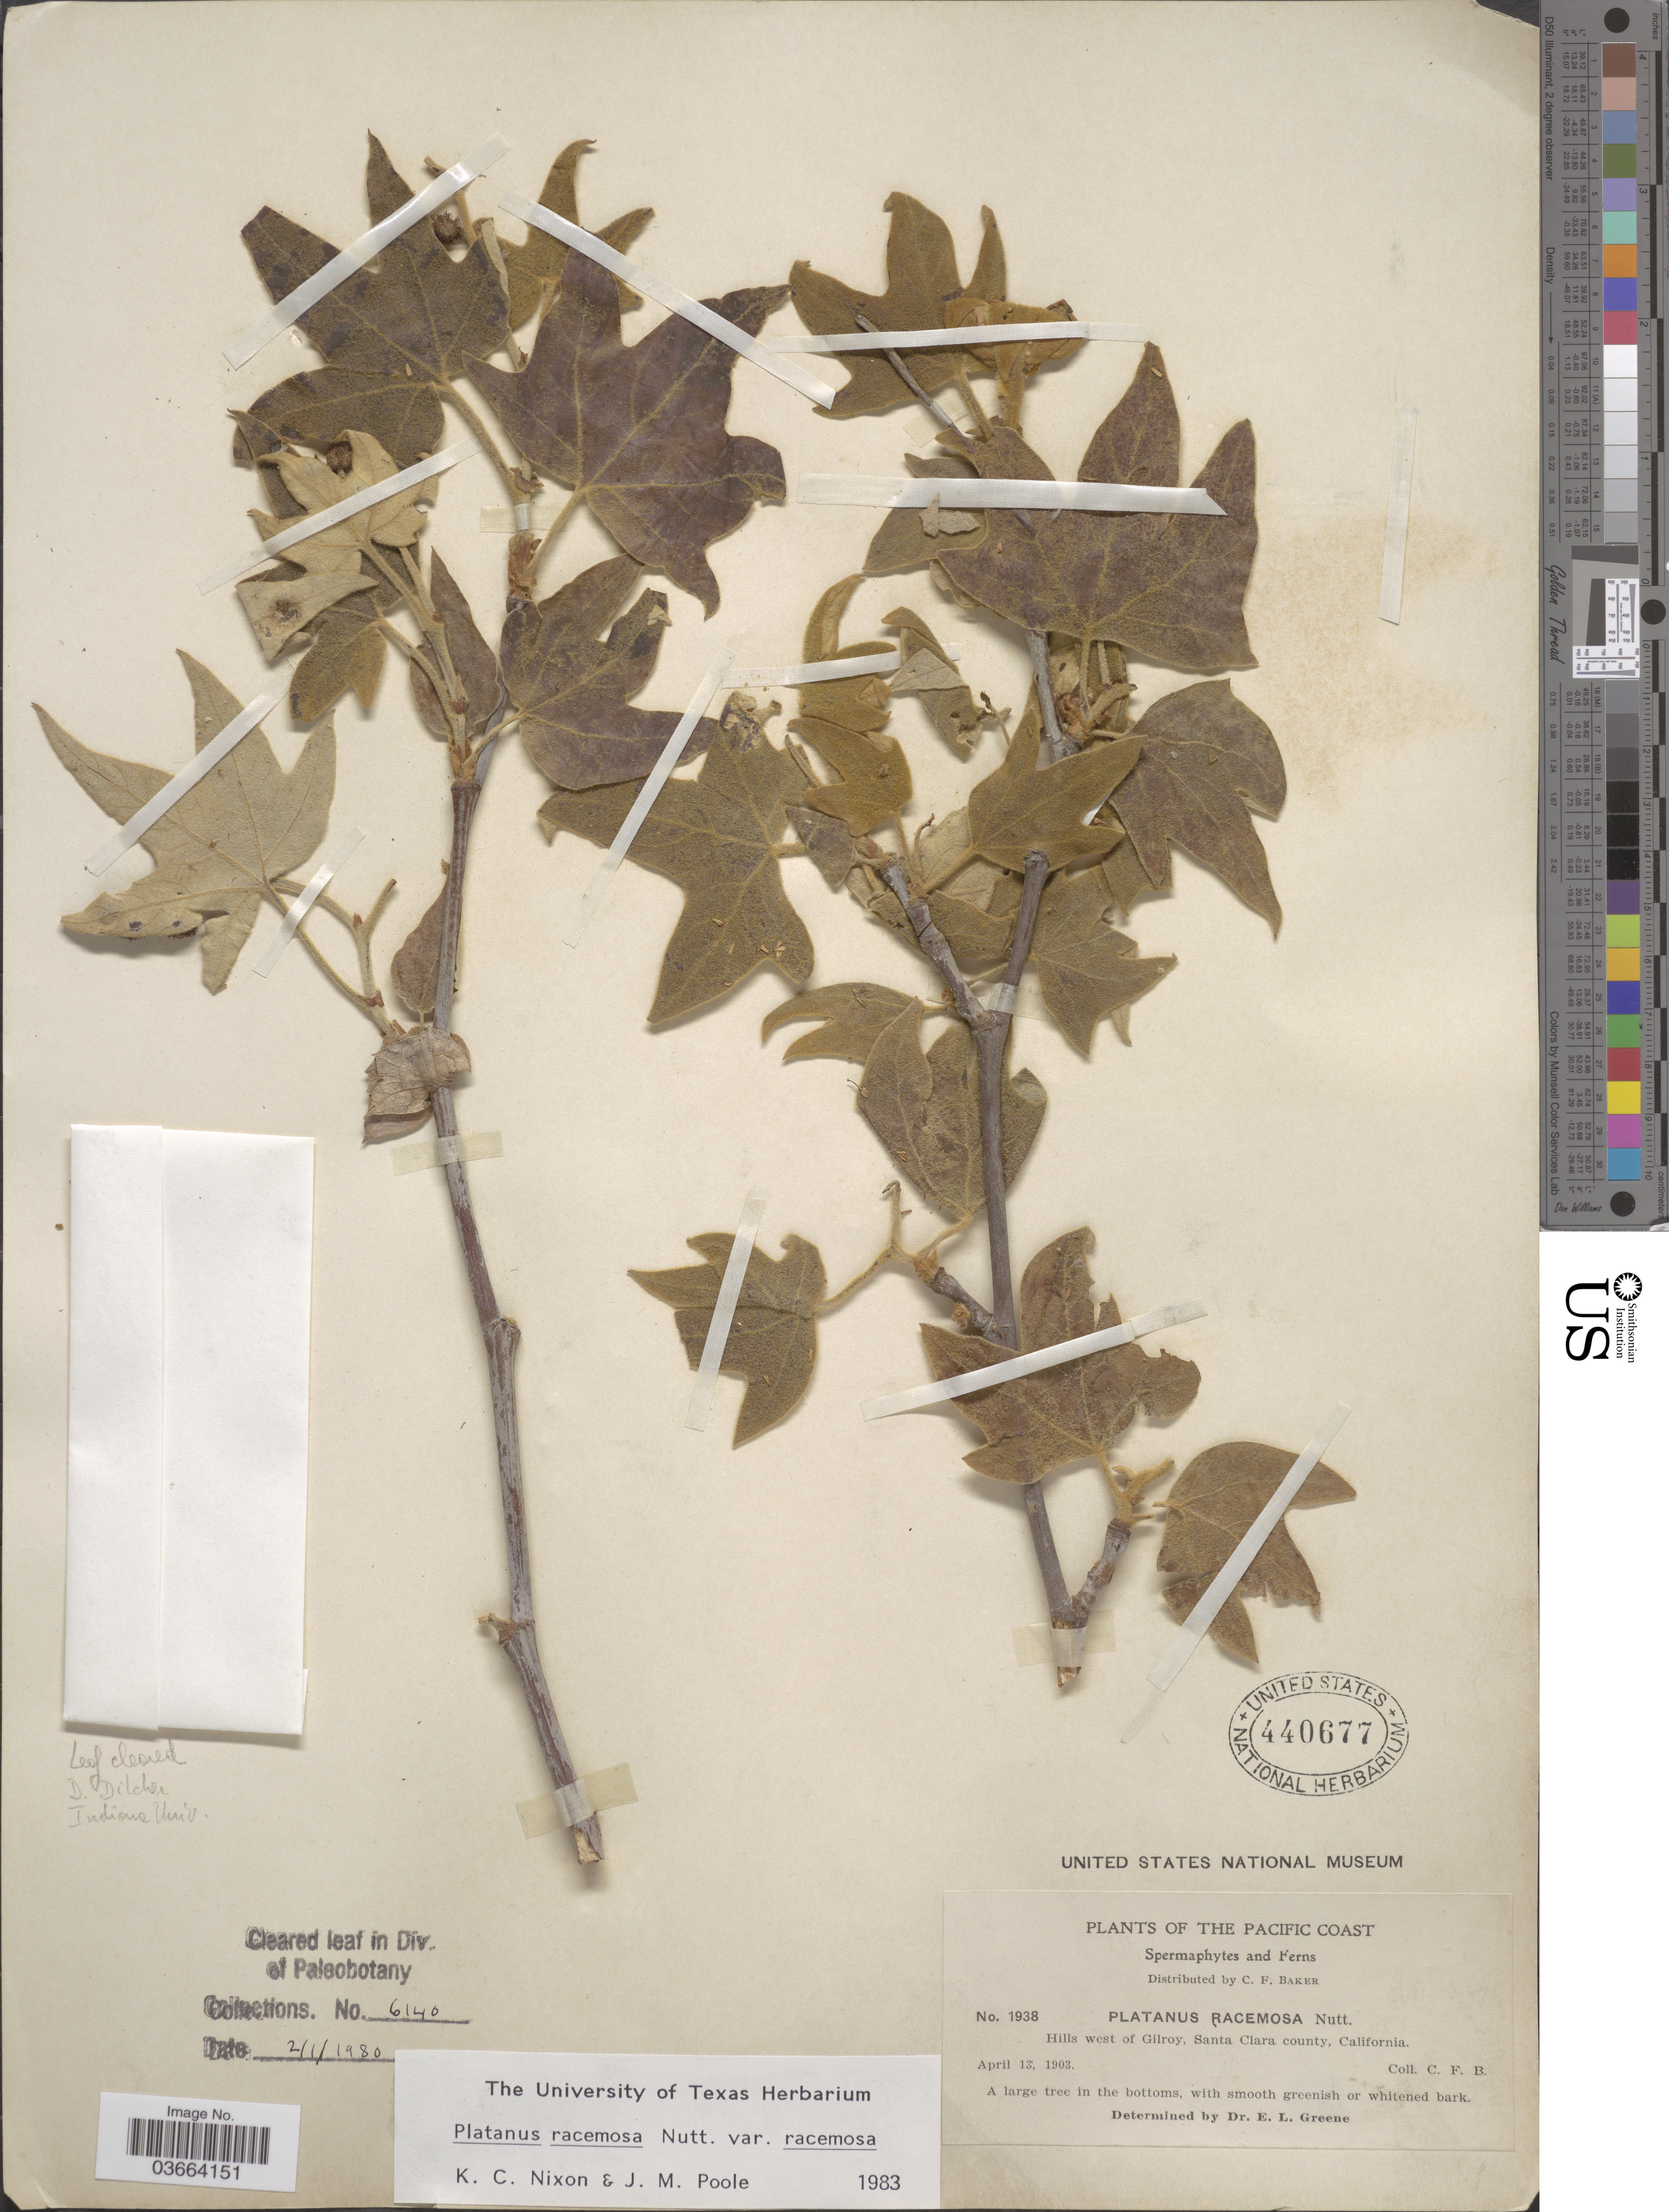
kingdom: Plantae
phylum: Tracheophyta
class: Magnoliopsida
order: Proteales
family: Platanaceae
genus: Platanus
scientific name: Platanus racemosa var. racemosa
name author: Nutt.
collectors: C. F. Baker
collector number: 1938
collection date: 1903-04-13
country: United States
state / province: California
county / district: Santa Clara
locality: Pacific Coast. Hills west of Gilroy, Santa Clara County.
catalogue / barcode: US 440677